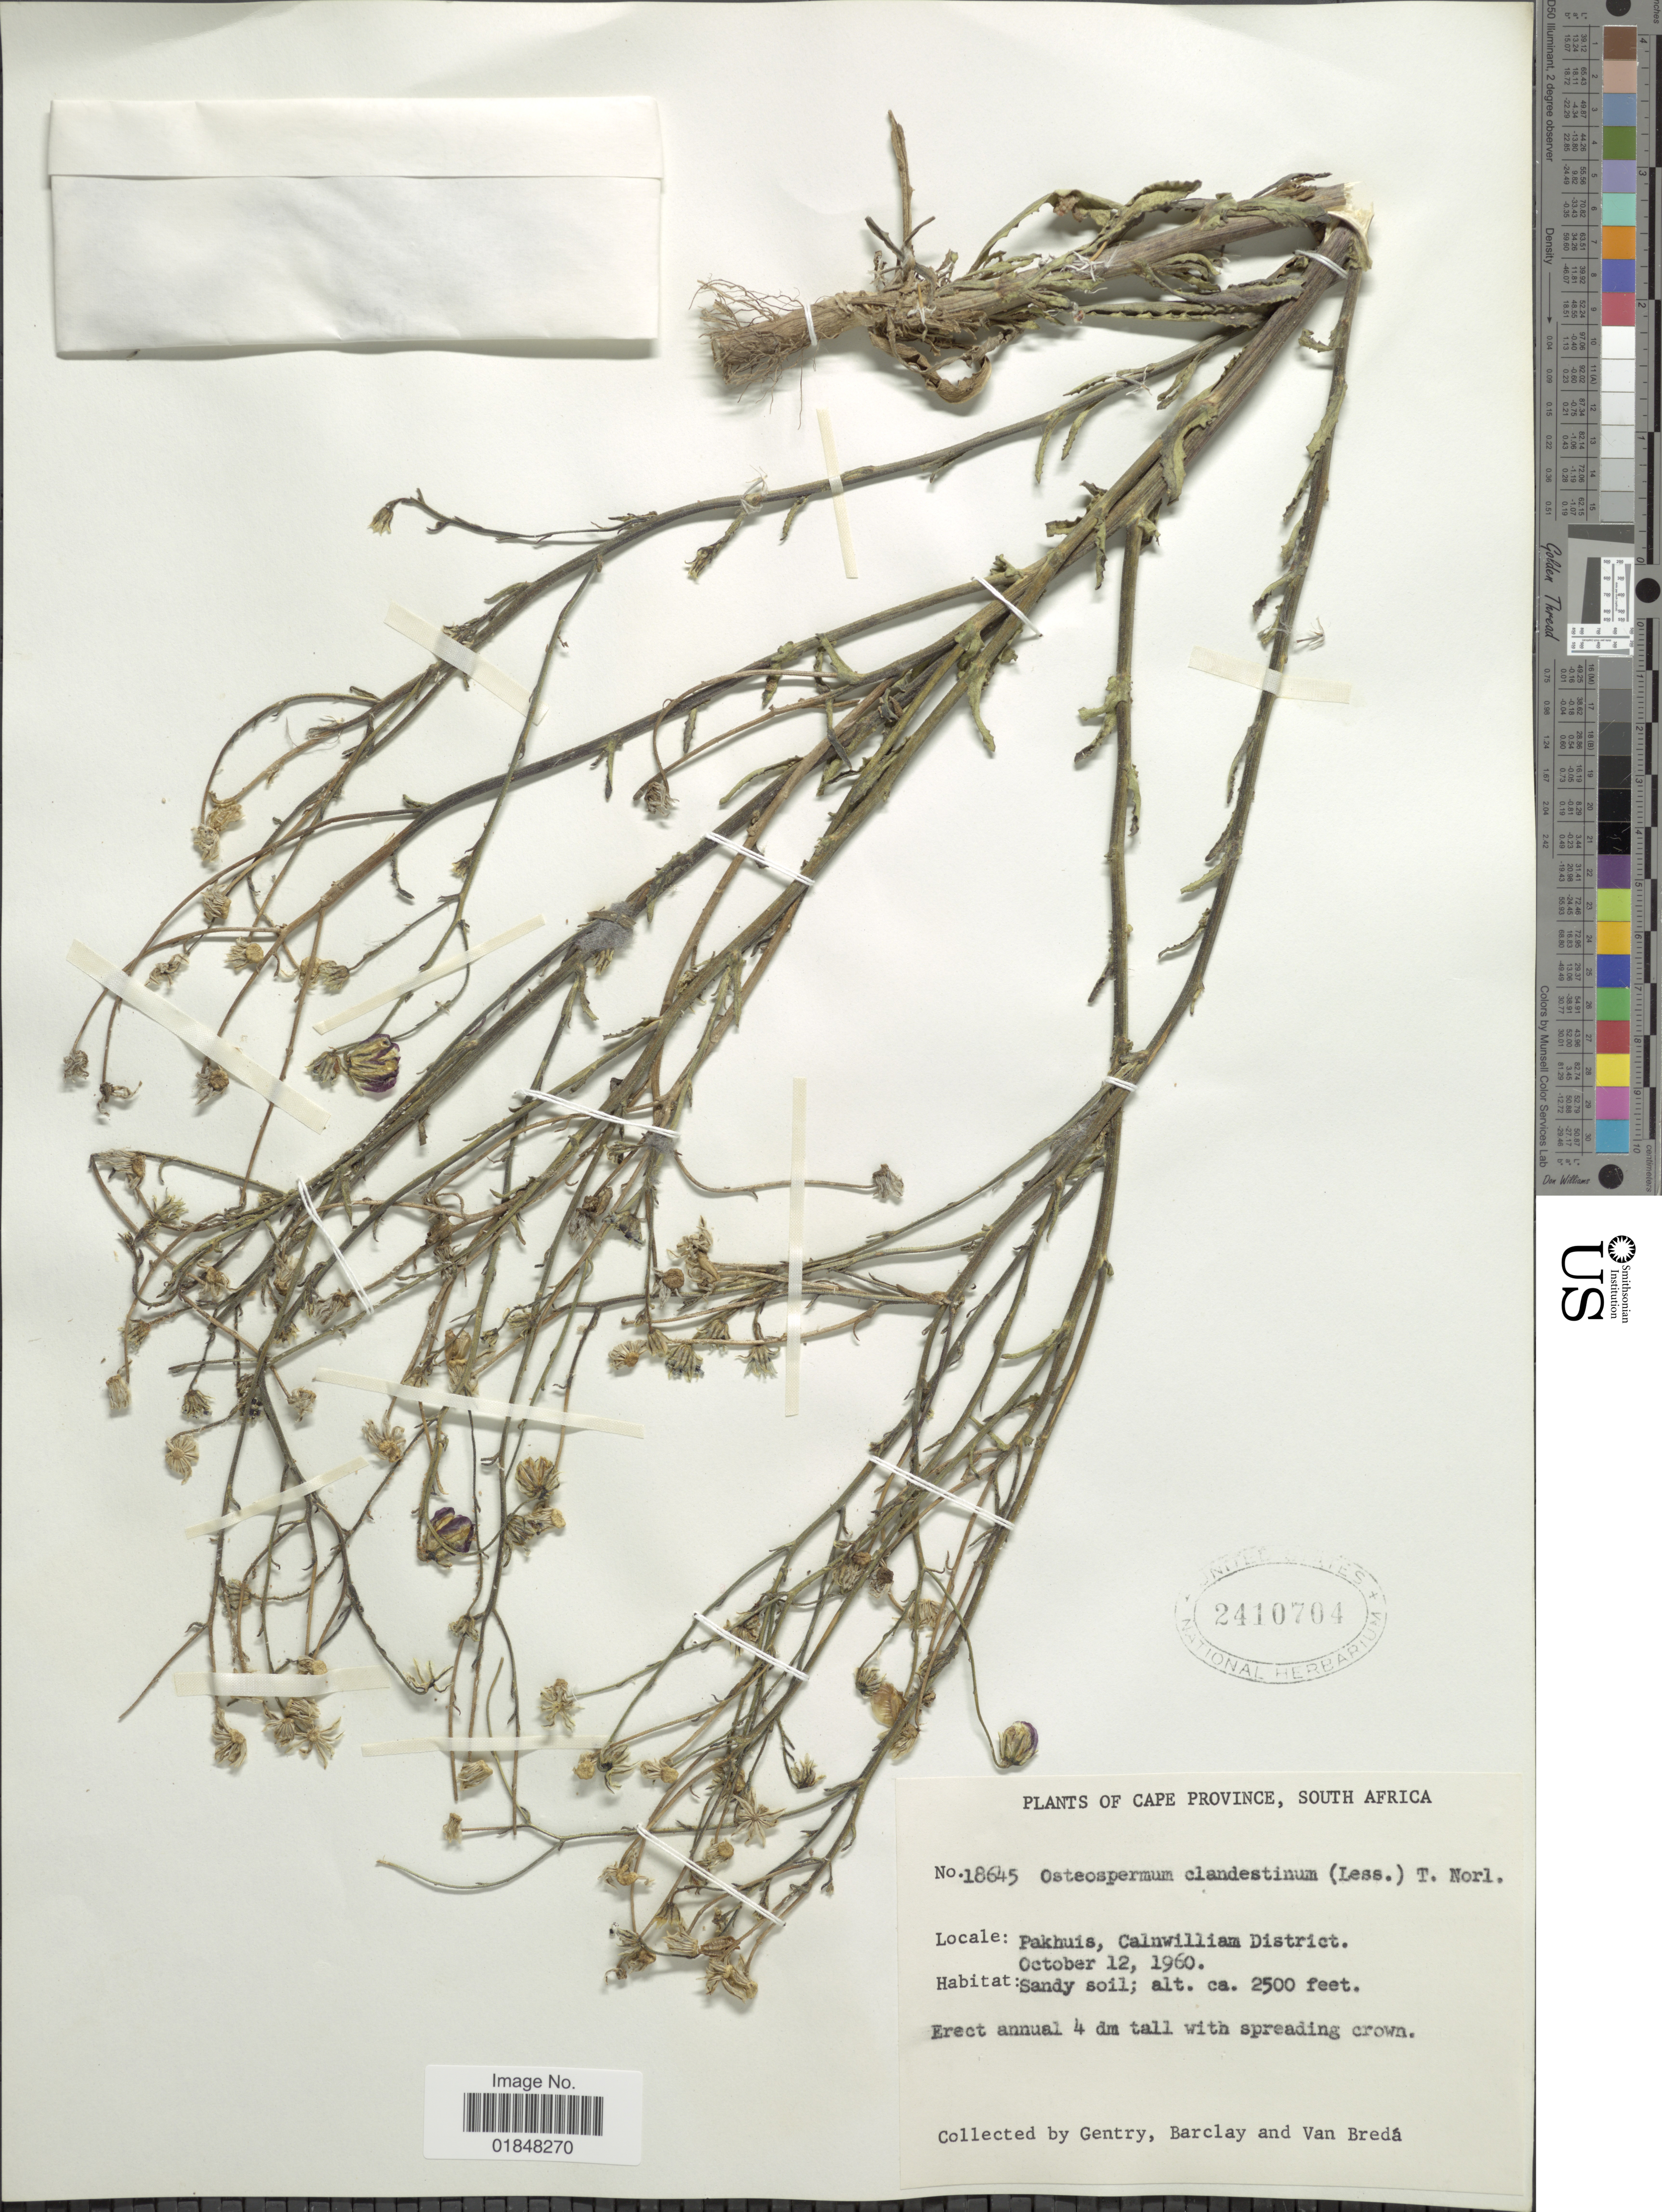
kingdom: Plantae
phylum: Tracheophyta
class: Magnoliopsida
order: Asterales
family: Asteraceae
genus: Osteospermum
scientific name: Osteospermum clandestinum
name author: (Less.) Norl.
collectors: Gentry, --, -- Barclay & P. Van Breda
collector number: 18645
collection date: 1960-10-12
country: South Africa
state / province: Western Cape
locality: Pakhuis, Clanwilliam District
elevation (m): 762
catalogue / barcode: US 2410704